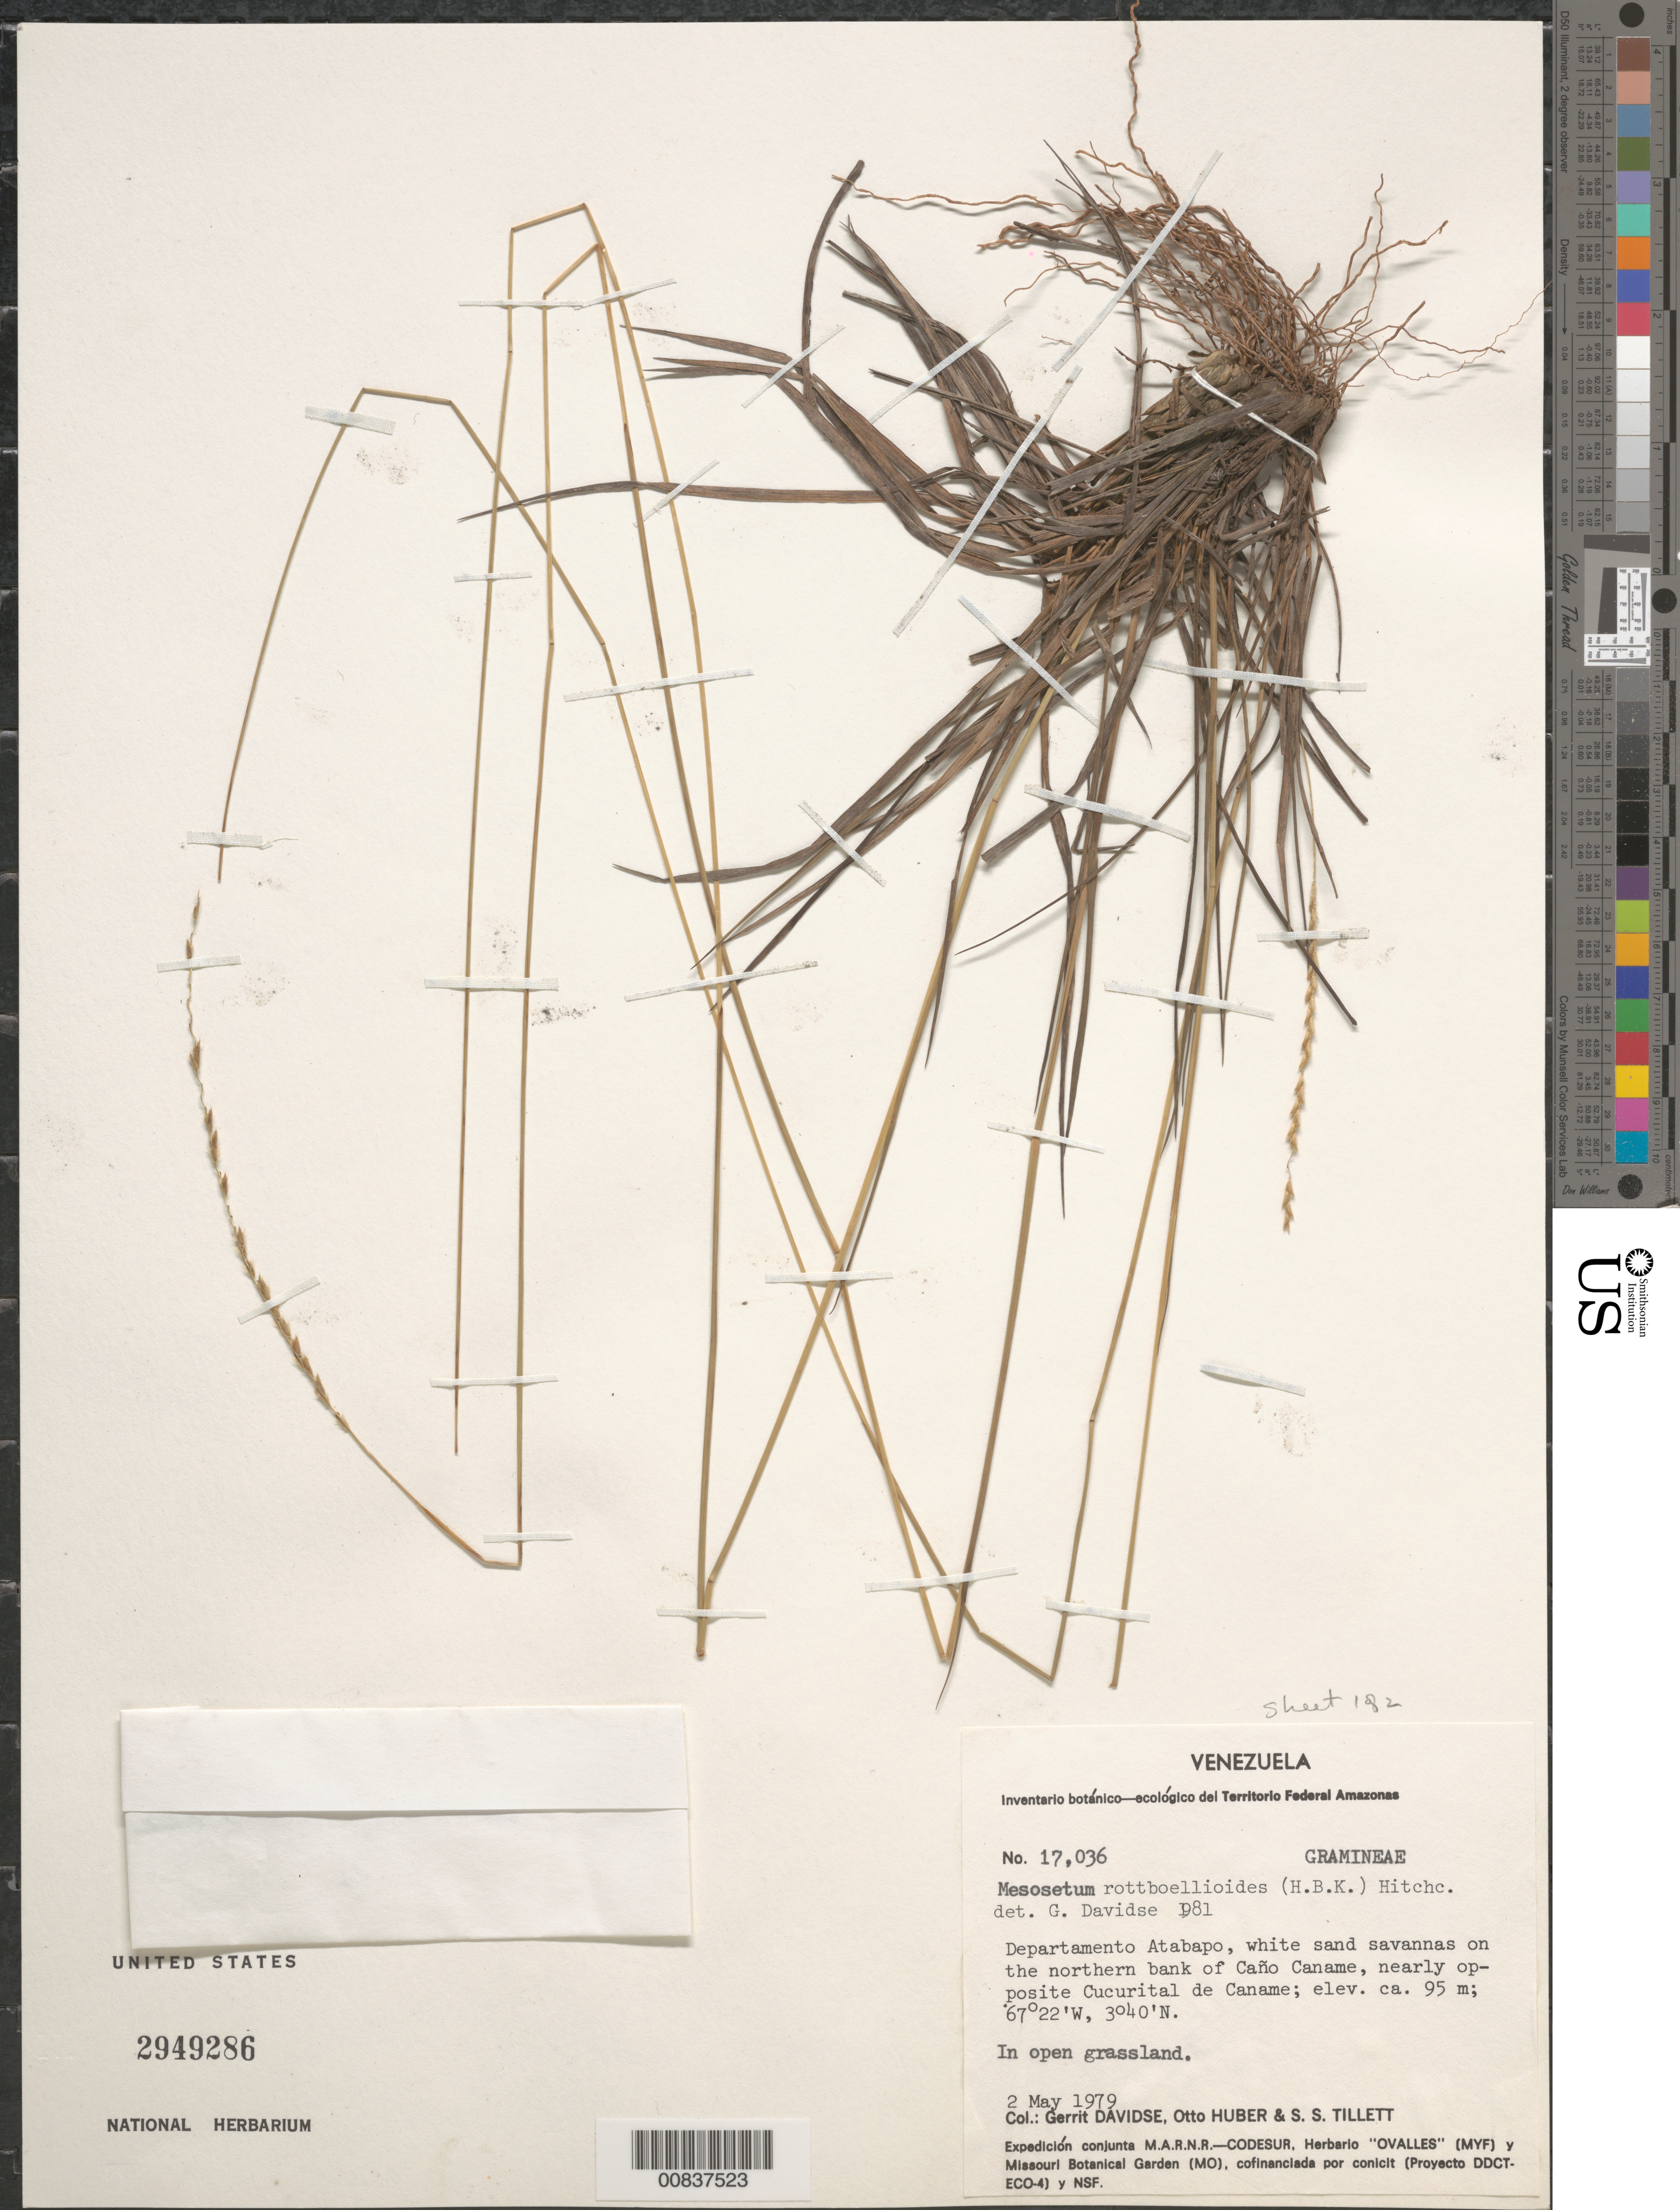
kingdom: Plantae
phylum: Tracheophyta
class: Liliopsida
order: Poales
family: Poaceae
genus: Mesosetum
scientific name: Mesosetum rottboellioides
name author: (Kunth) Hitchc.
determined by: Davidse, Gerrit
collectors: G. Davidse, O. Huber & S. S. Tillett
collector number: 17036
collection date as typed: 2-May-79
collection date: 1979-05-02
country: Venezuela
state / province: Amazonas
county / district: Atabapo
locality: Caño Caname, opposite Cucurital de Caname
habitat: White sand savannas, in open grasslands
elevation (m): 95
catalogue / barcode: US 2949286